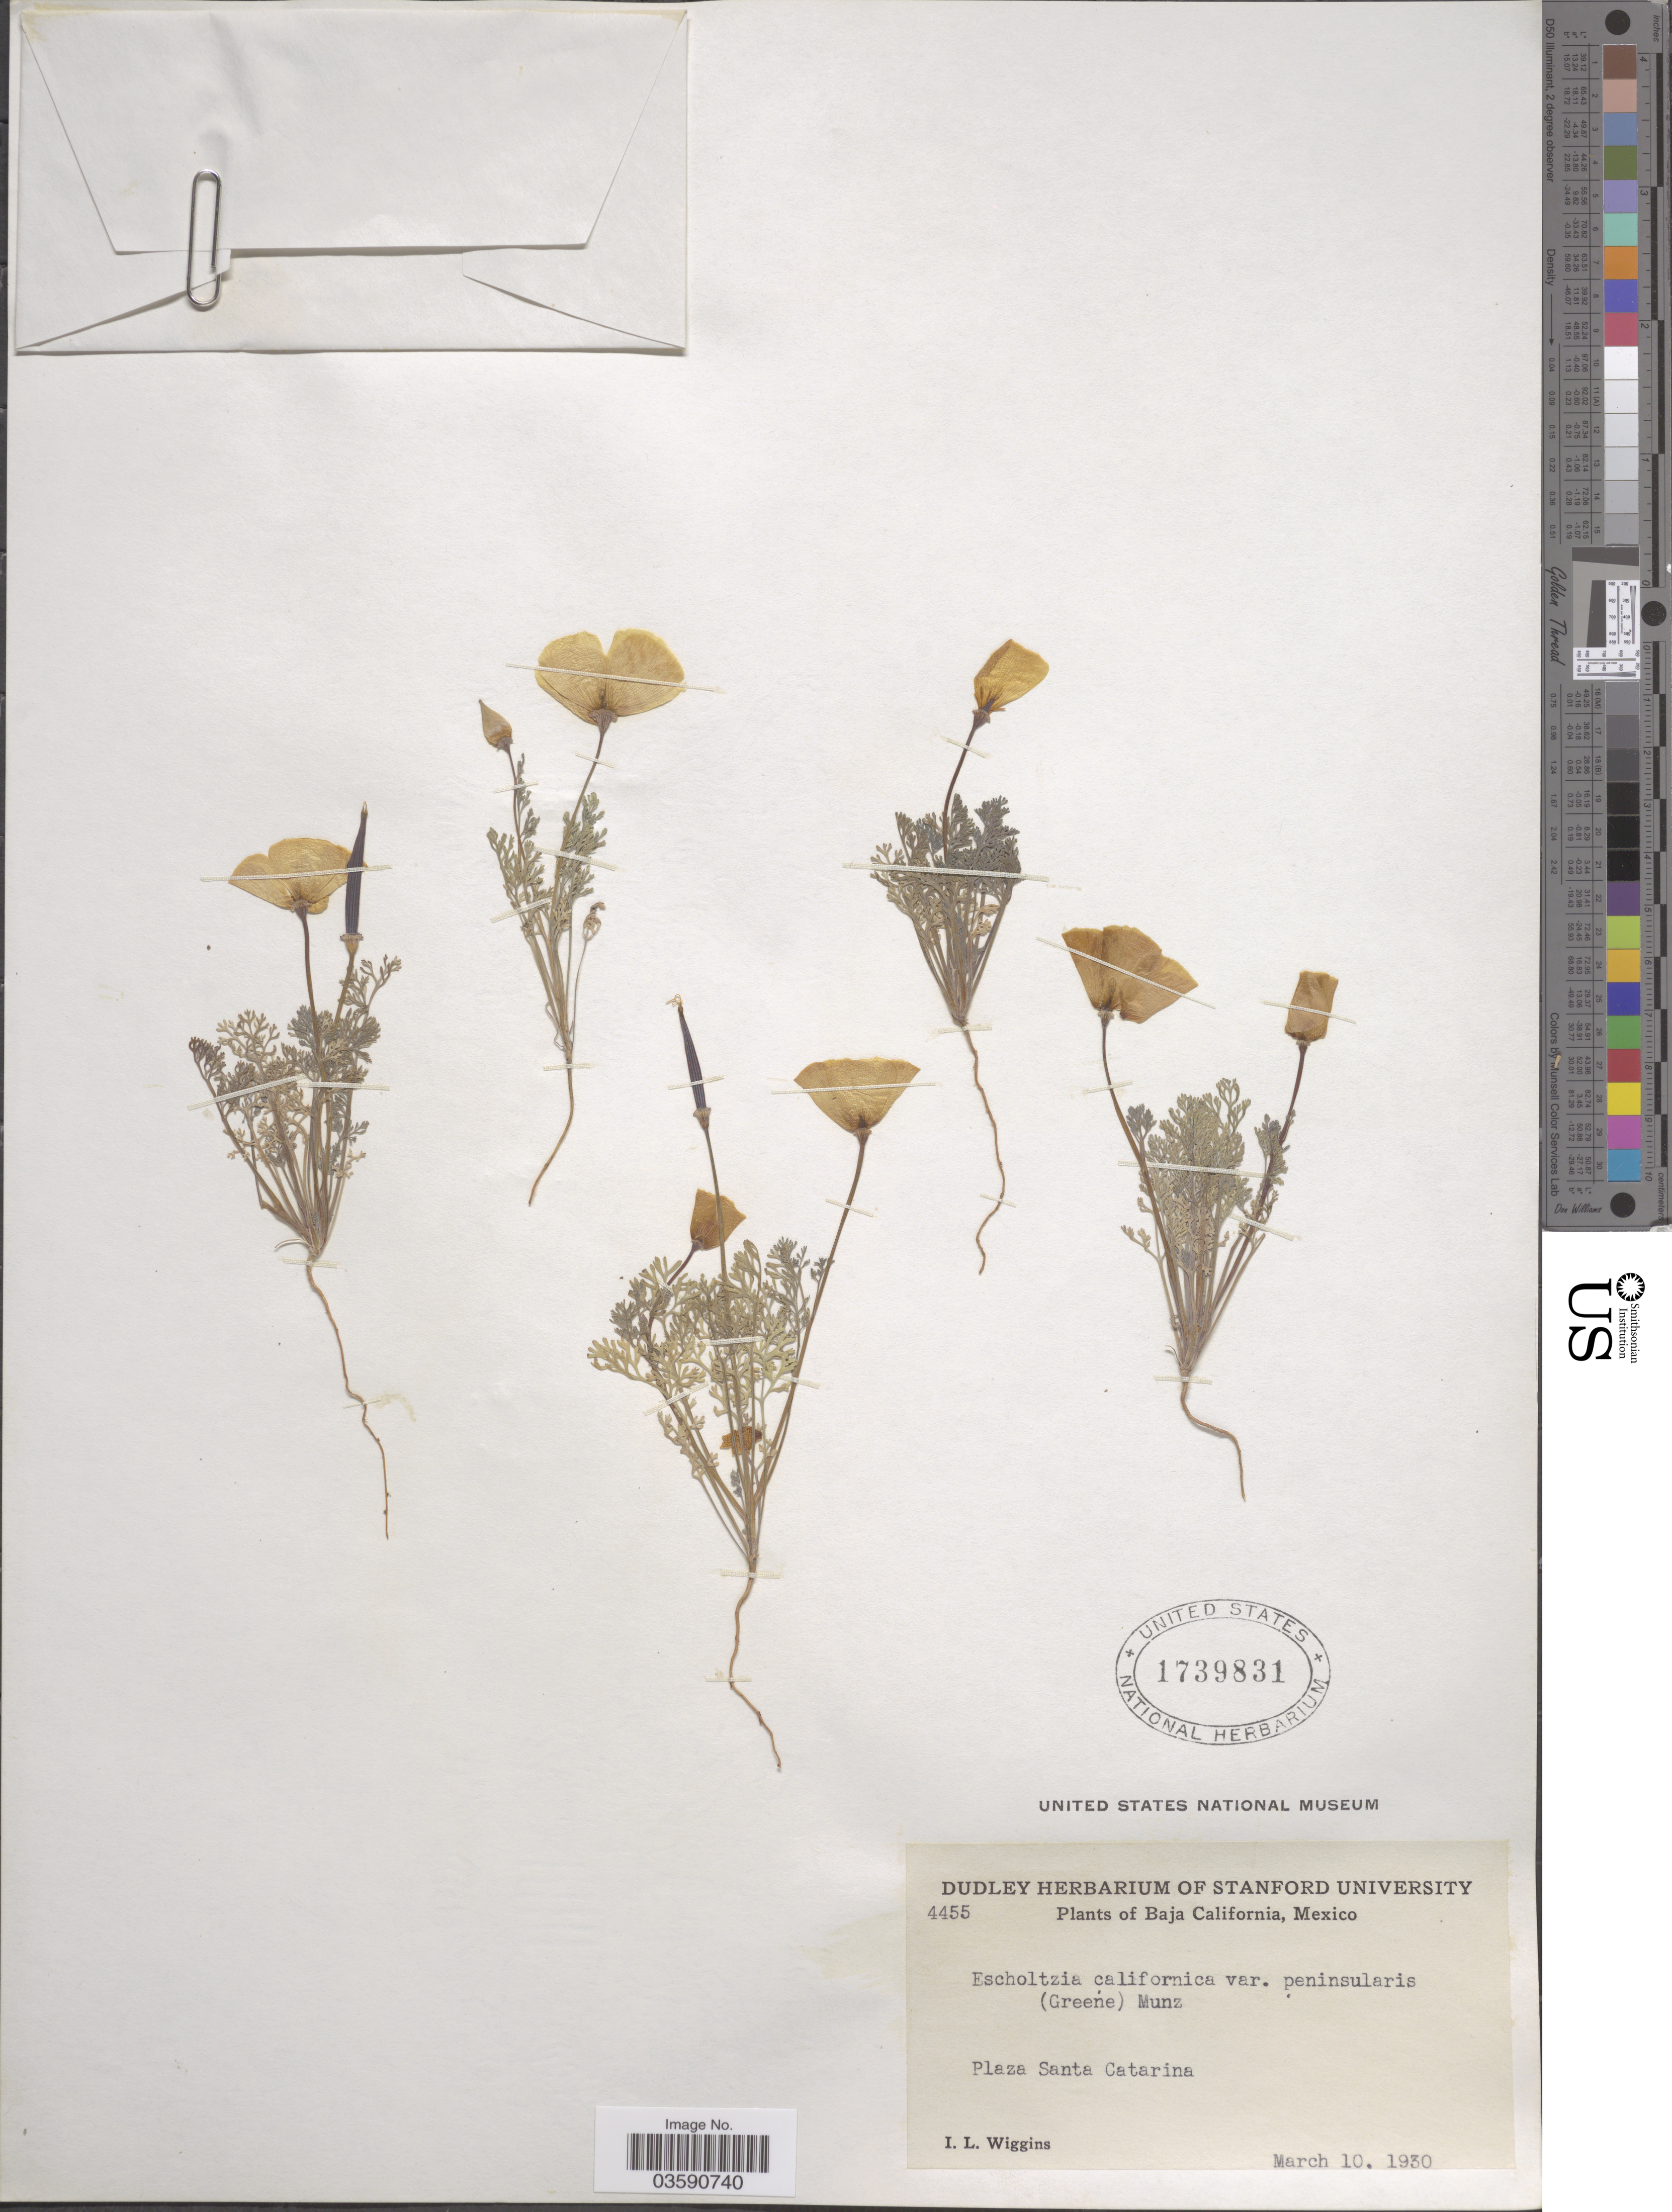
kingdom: Plantae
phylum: Tracheophyta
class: Magnoliopsida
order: Ranunculales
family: Papaveraceae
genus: Eschscholzia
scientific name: Eschscholzia californica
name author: Cham.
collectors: I. L. Wiggins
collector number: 4455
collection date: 1930-03-10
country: Mexico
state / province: Baja California Norte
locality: Plaza Santa Catarina.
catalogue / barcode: US 1739831